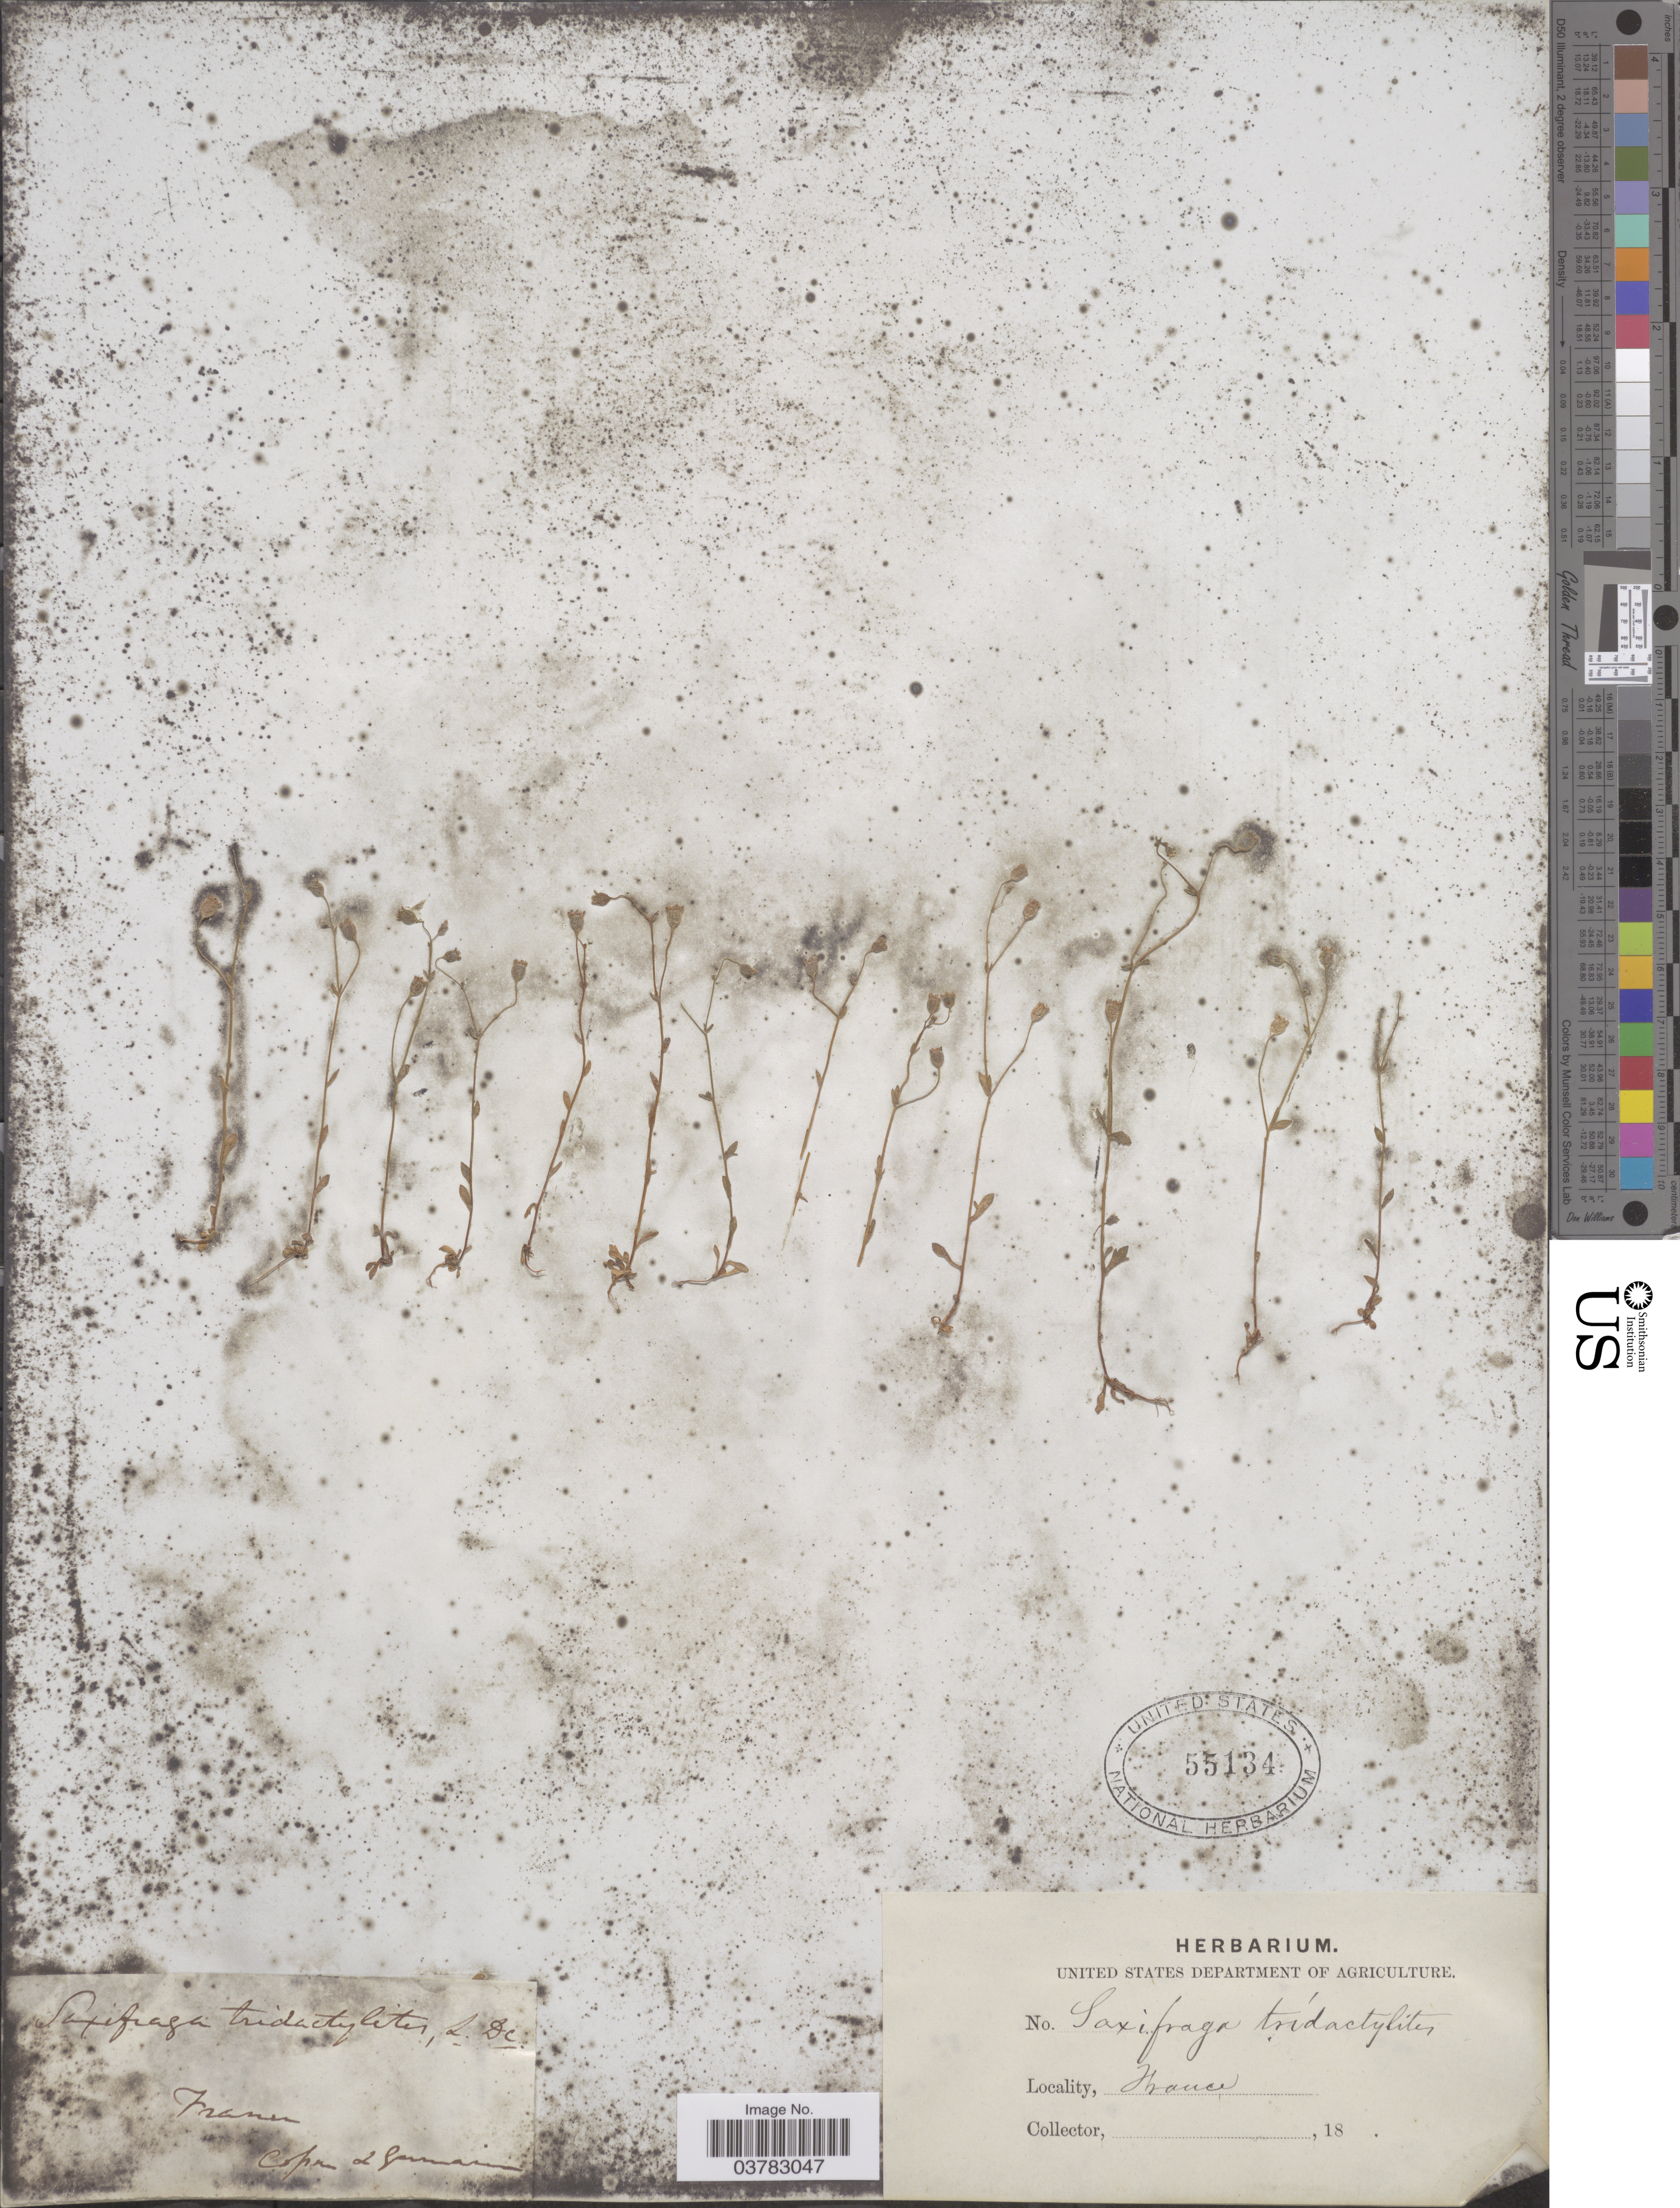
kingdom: Plantae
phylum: Tracheophyta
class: Magnoliopsida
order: Saxifragales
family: Saxifragaceae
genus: Saxifraga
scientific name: Saxifraga tridactylites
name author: L.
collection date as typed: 18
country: France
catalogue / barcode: US 55134